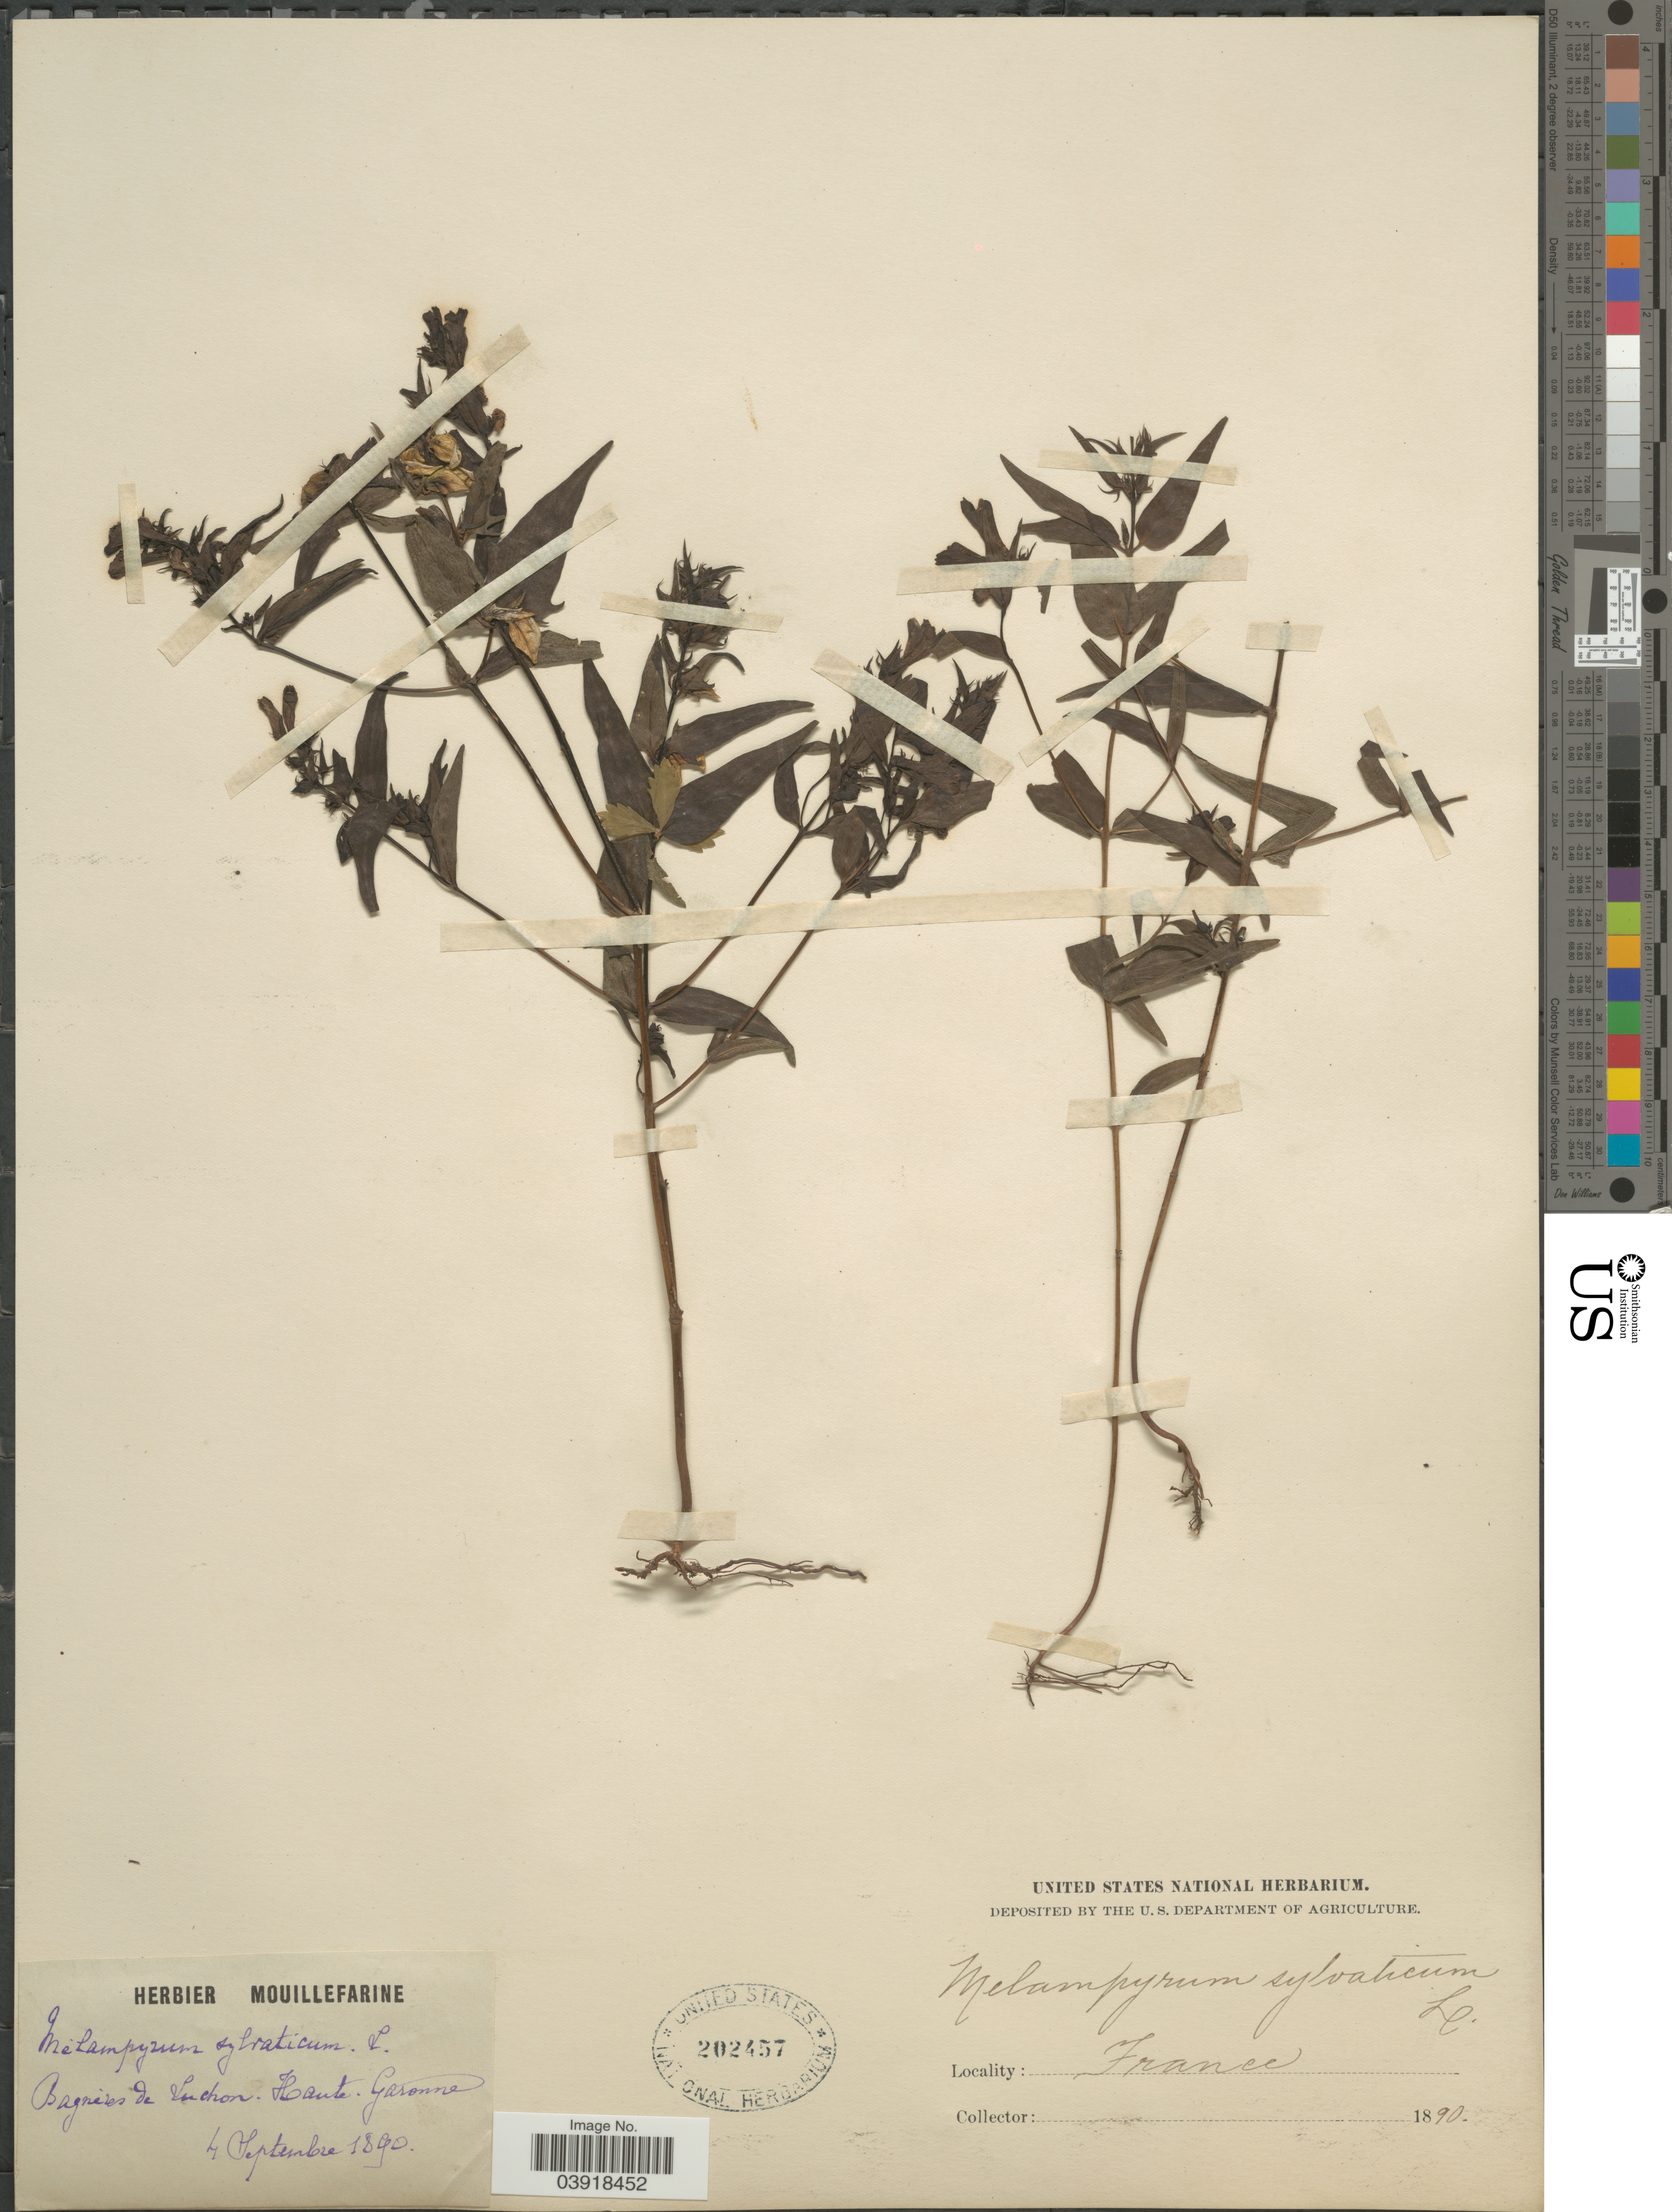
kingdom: Plantae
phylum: Tracheophyta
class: Magnoliopsida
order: Lamiales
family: Orobanchaceae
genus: Melampyrum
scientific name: Melampyrum sylvaticum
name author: L.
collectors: ex herb. Mouillefarine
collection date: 1890-09-04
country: France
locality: Bagnères de Luchon. Haute. Garonne.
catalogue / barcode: US 202457